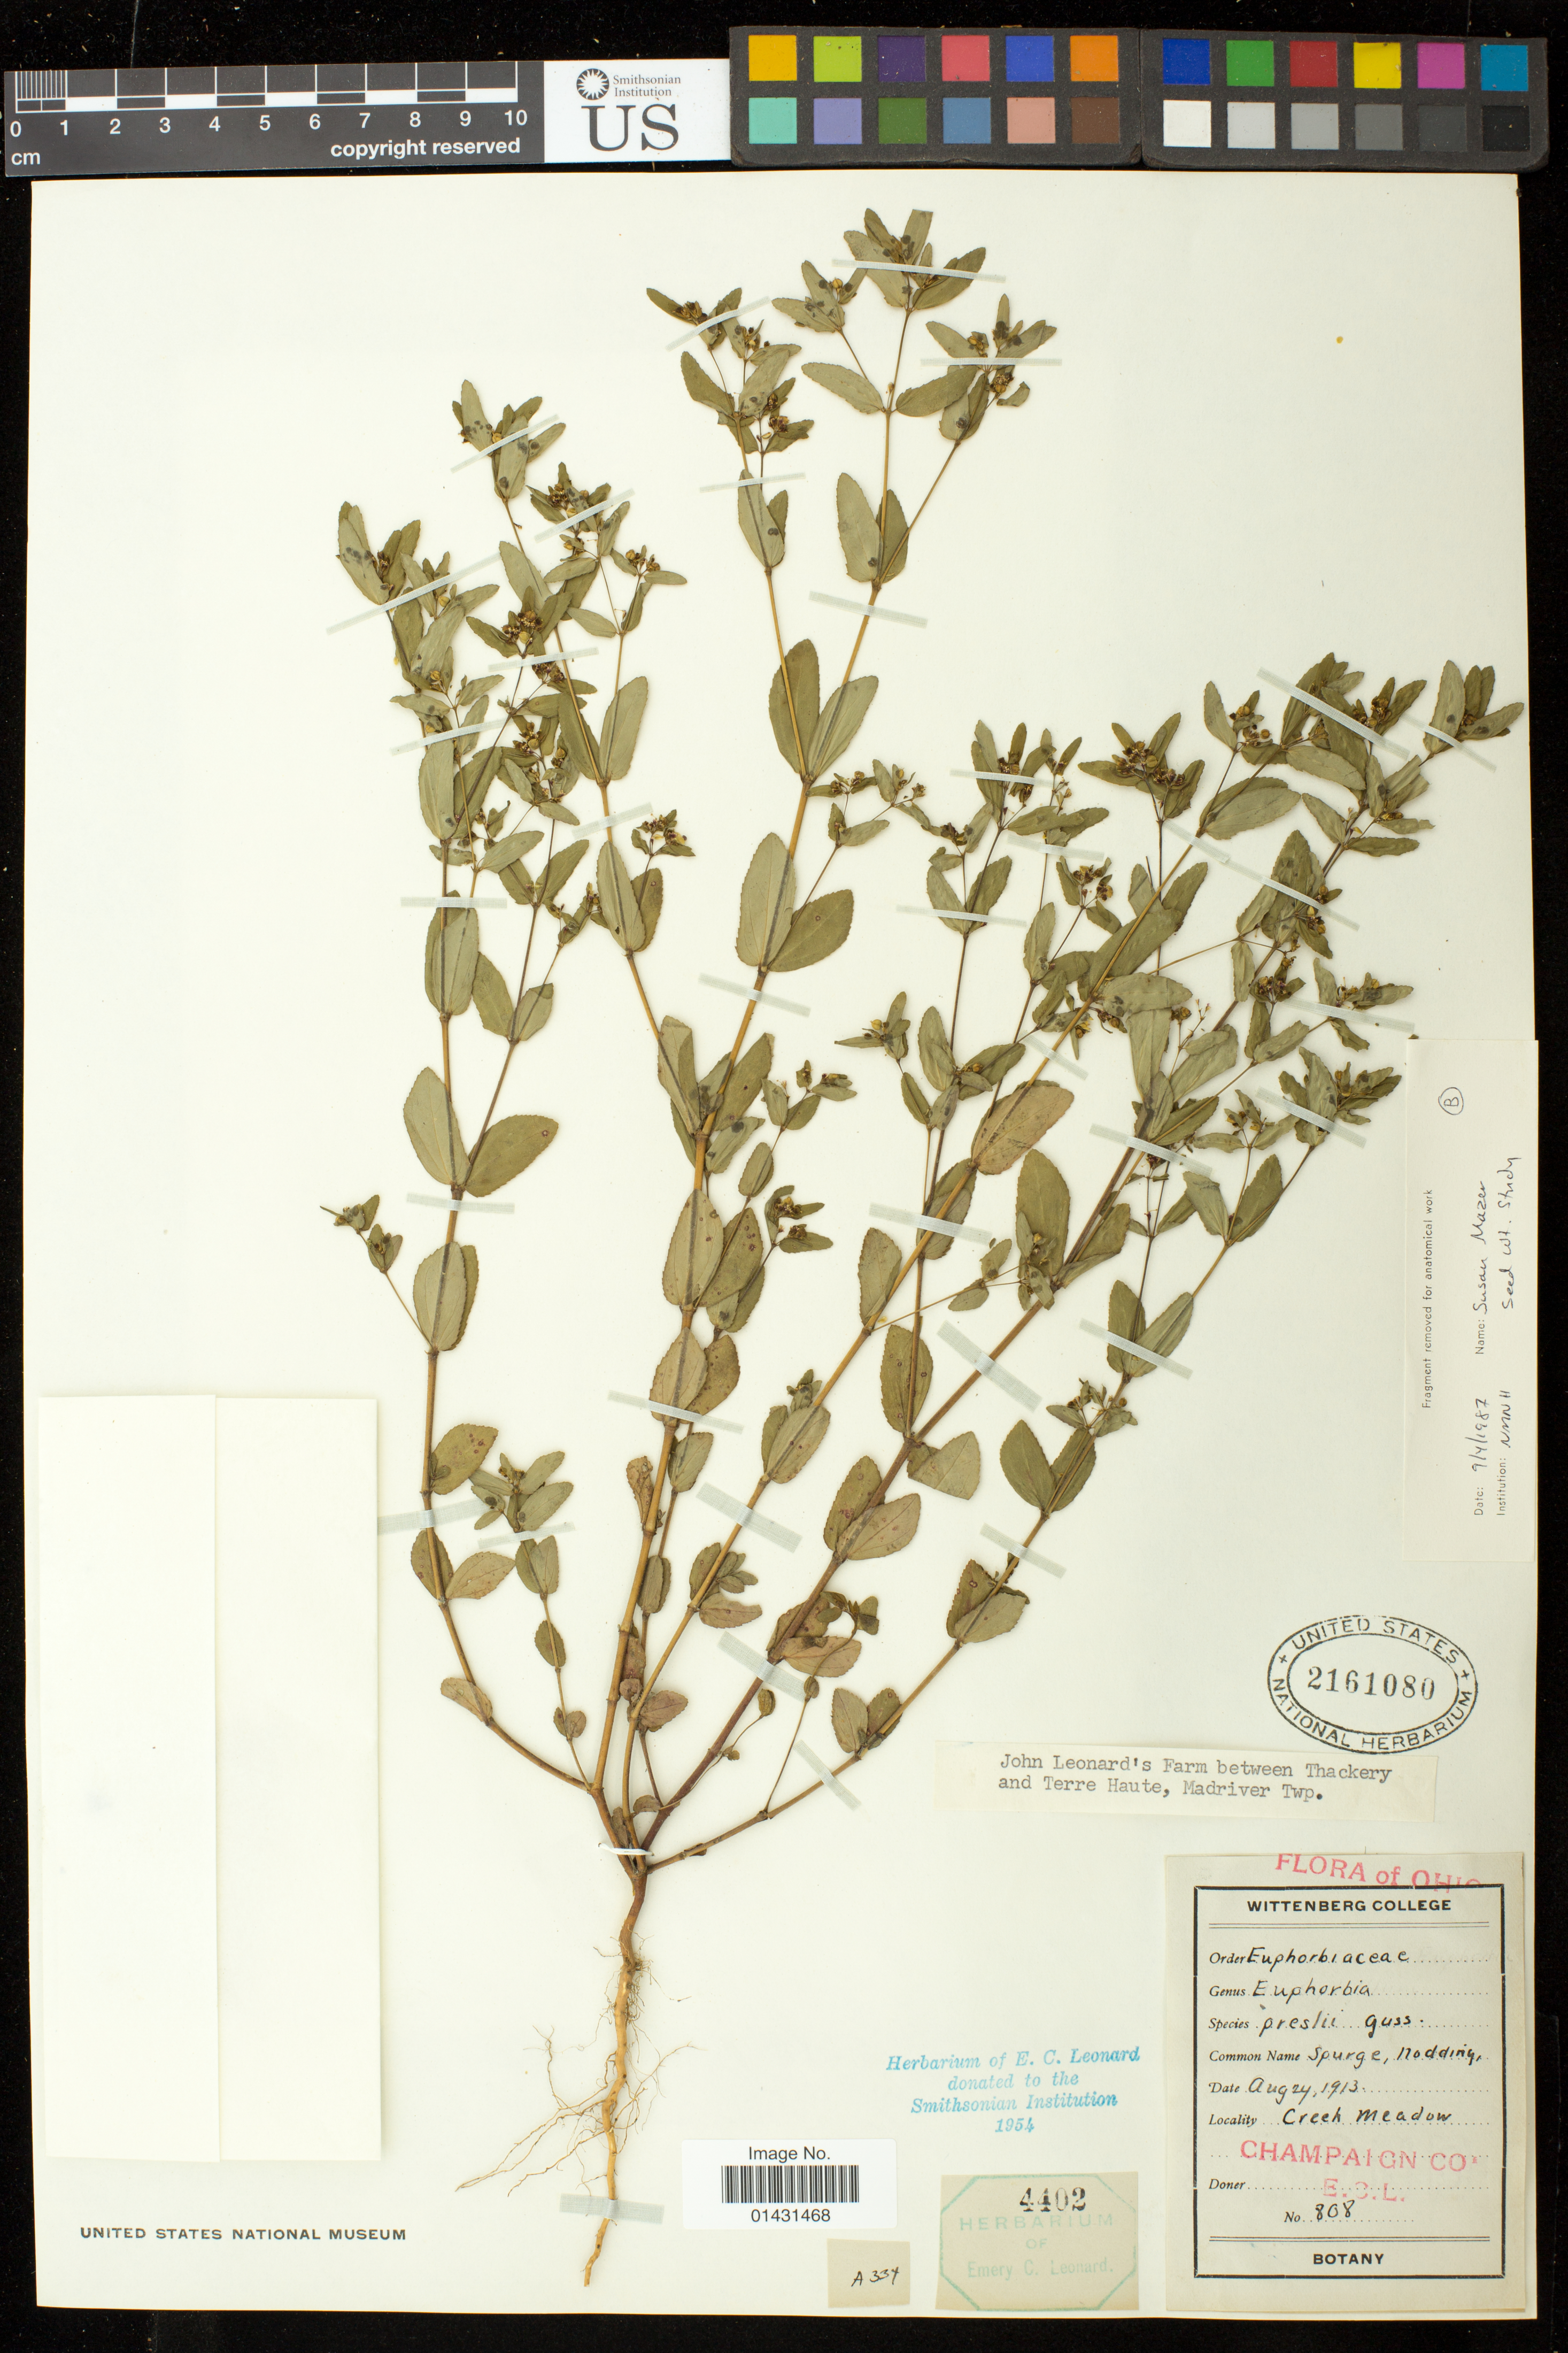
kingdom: Plantae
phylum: Tracheophyta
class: Magnoliopsida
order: Malpighiales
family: Euphorbiaceae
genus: Euphorbia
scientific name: Euphorbia maculata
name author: L.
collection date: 1913-08-24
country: United States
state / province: Ohio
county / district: Clark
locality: John Leonard's Farm between Thackery and Terre Haute, Madriver Twp.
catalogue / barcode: US 2161080